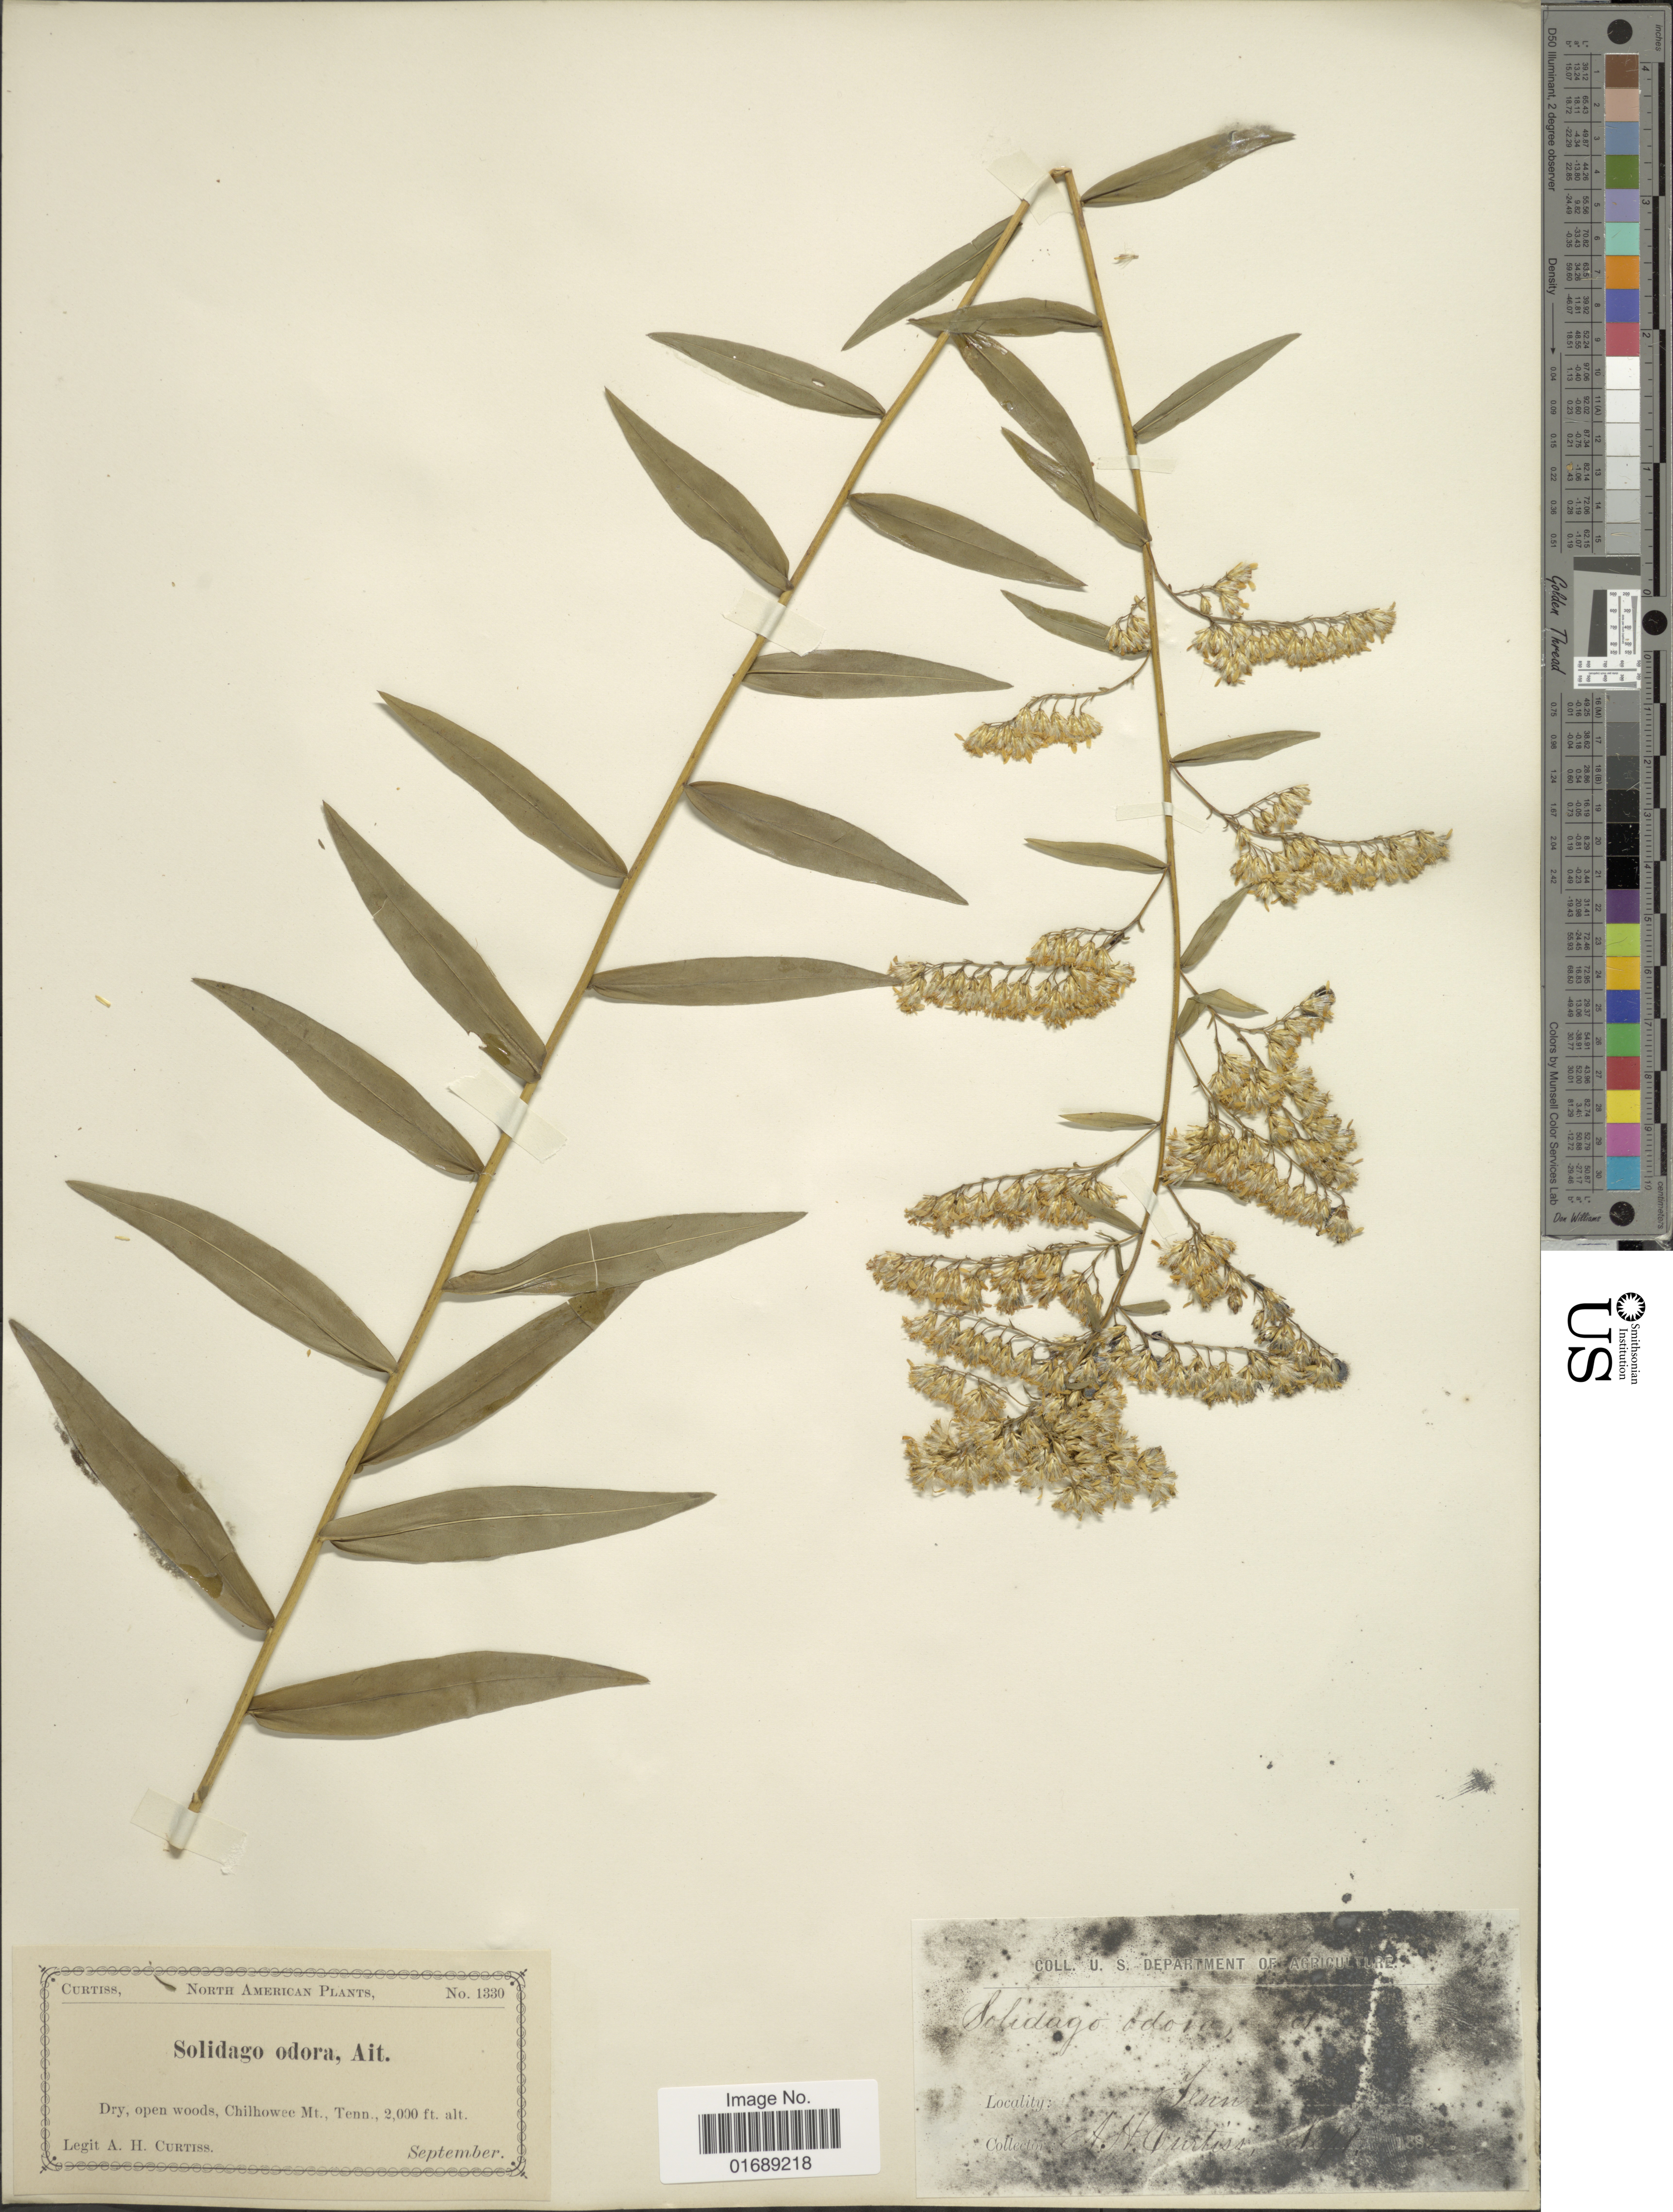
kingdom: Plantae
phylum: Tracheophyta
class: Magnoliopsida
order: Asterales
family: Asteraceae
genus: Solidago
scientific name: Solidago odora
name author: Aiton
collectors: A. H. Curtiss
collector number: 1330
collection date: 1882-09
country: United States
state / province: Tennessee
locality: Chilhowee Mt. Tenn.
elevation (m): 610